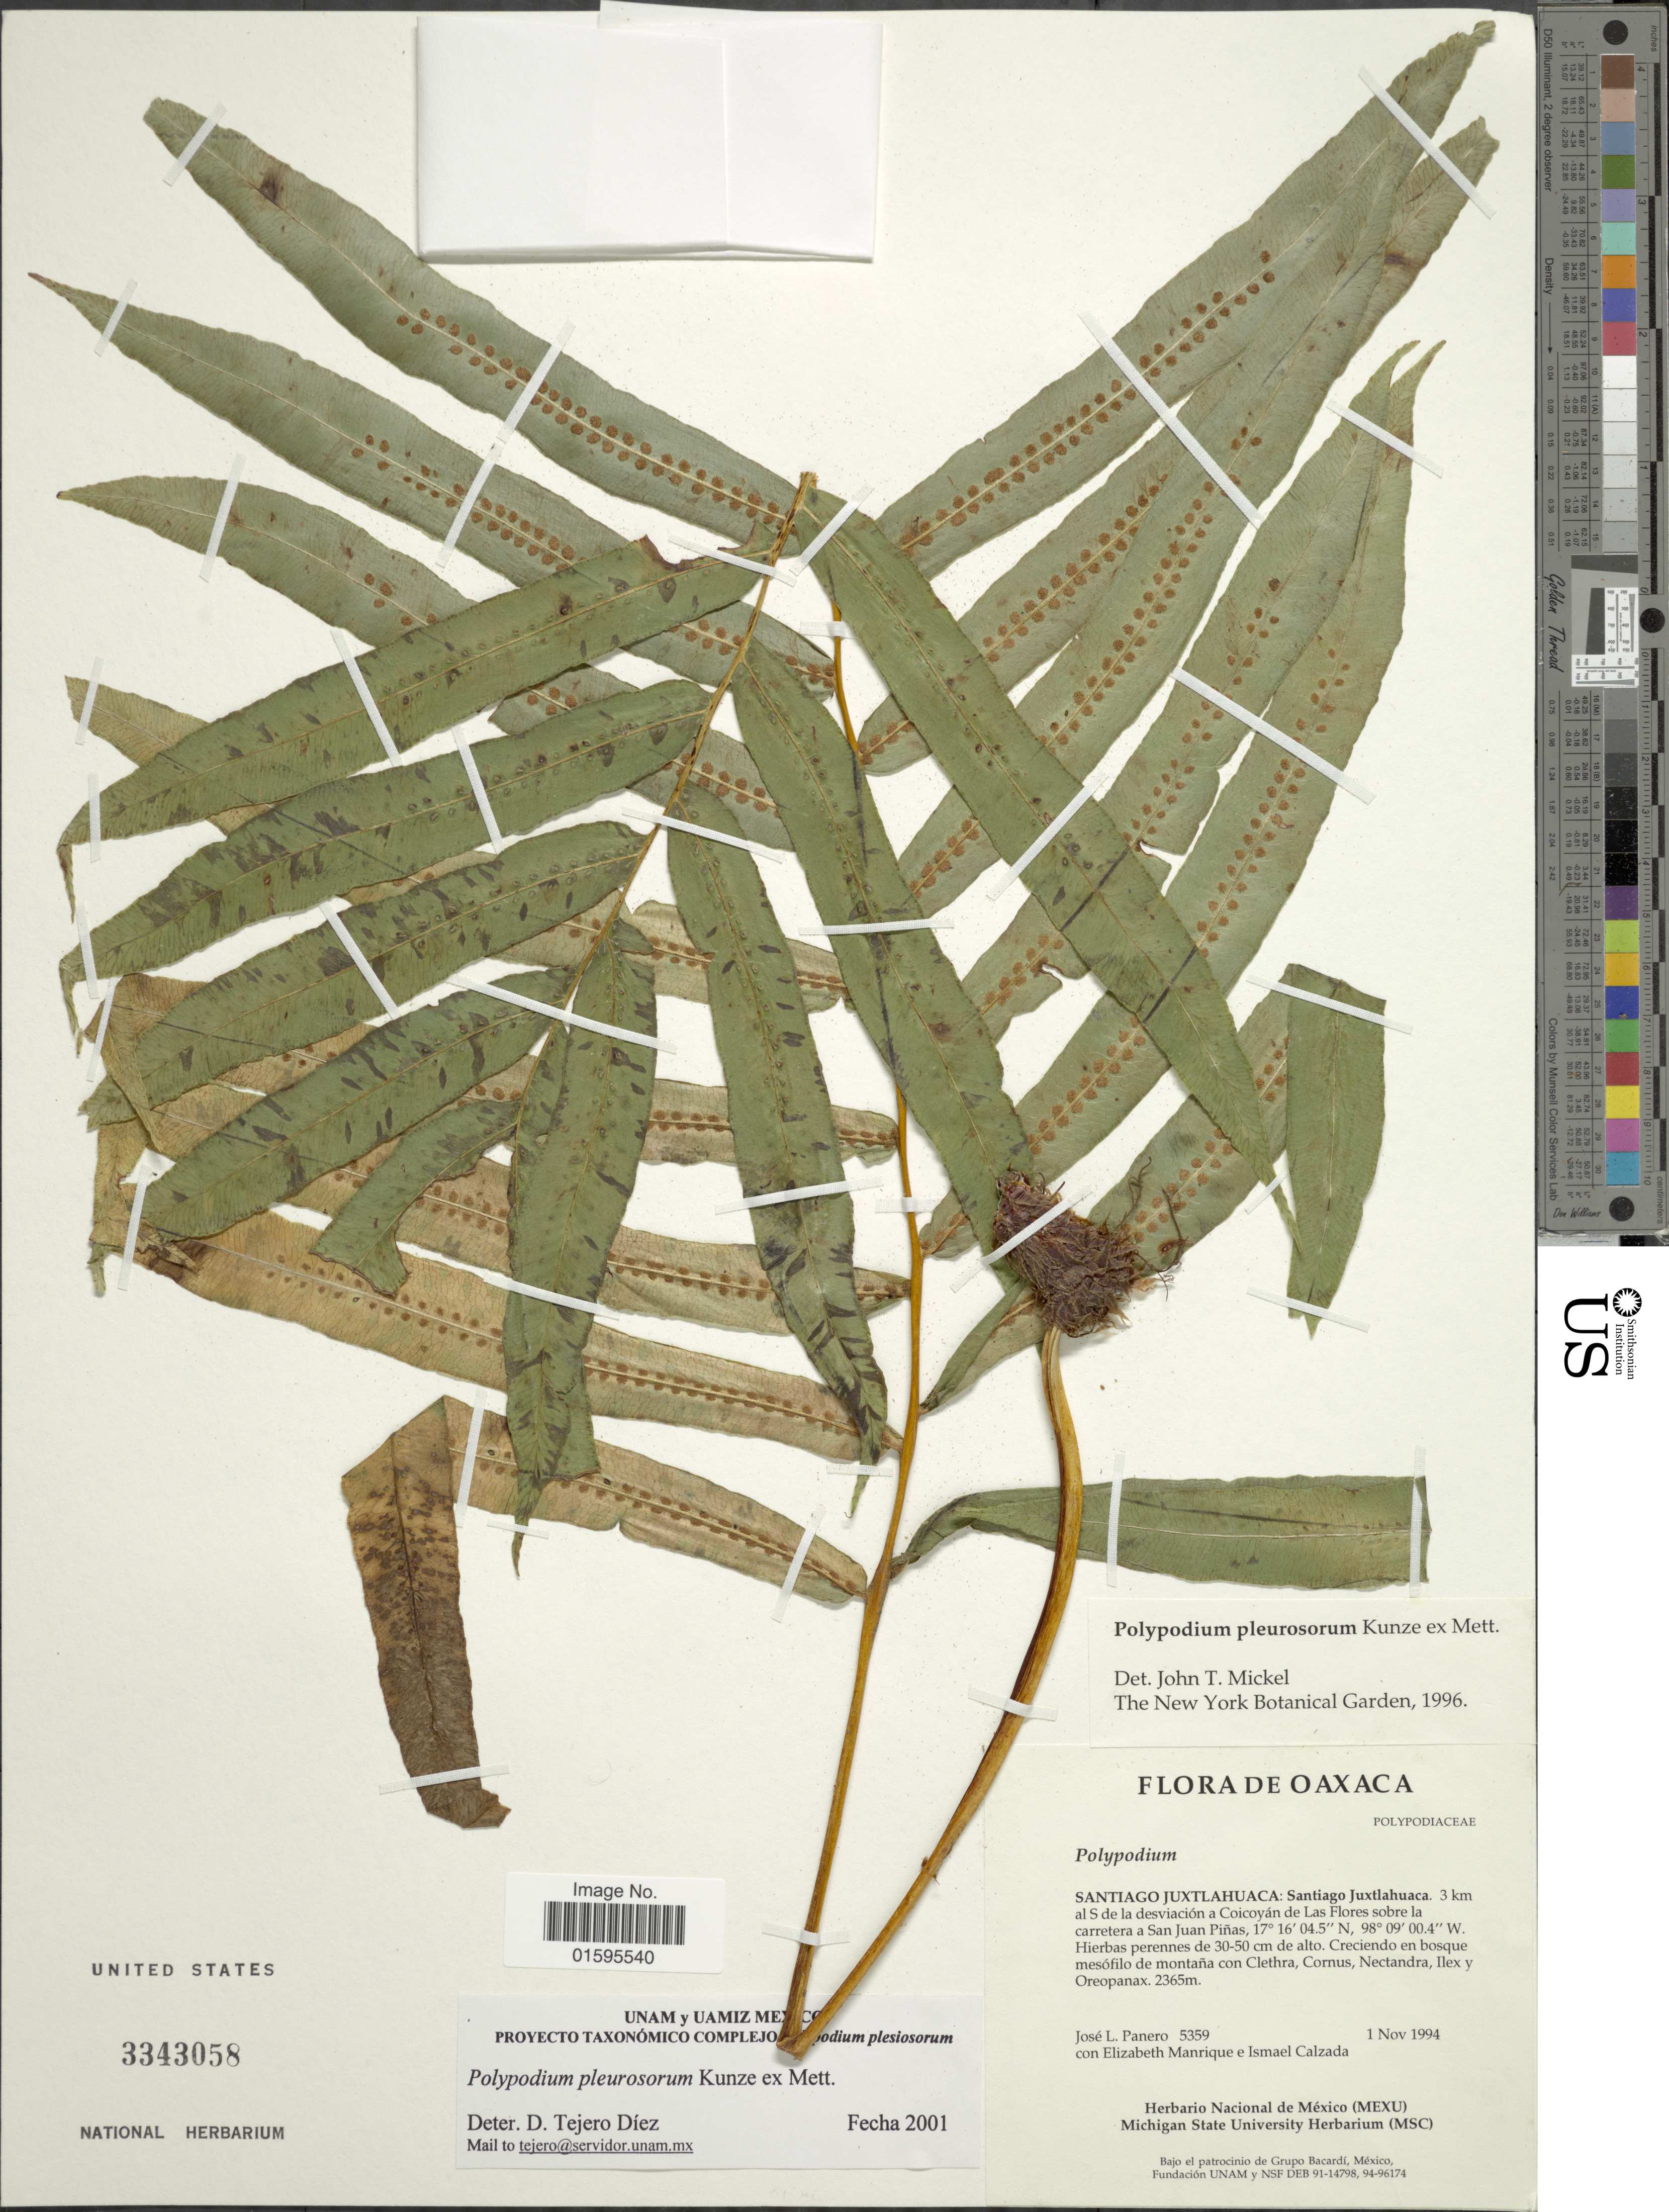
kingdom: Plantae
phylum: Tracheophyta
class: Polypodiopsida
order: Polypodiales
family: Polypodiaceae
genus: Polypodium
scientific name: Polypodium pleurosorum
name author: Kunze ex Mett.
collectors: J. L. Panero, E. Manrique & I. Calzada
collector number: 5359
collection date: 1994-11-01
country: Mexico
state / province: Oaxaca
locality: Santiago Juxtlahuaca, 3 km al S de la desviacion a Coicoyan de Las Flores sobre la carretera a San Juan Pinas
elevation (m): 2365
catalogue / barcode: US 3343058